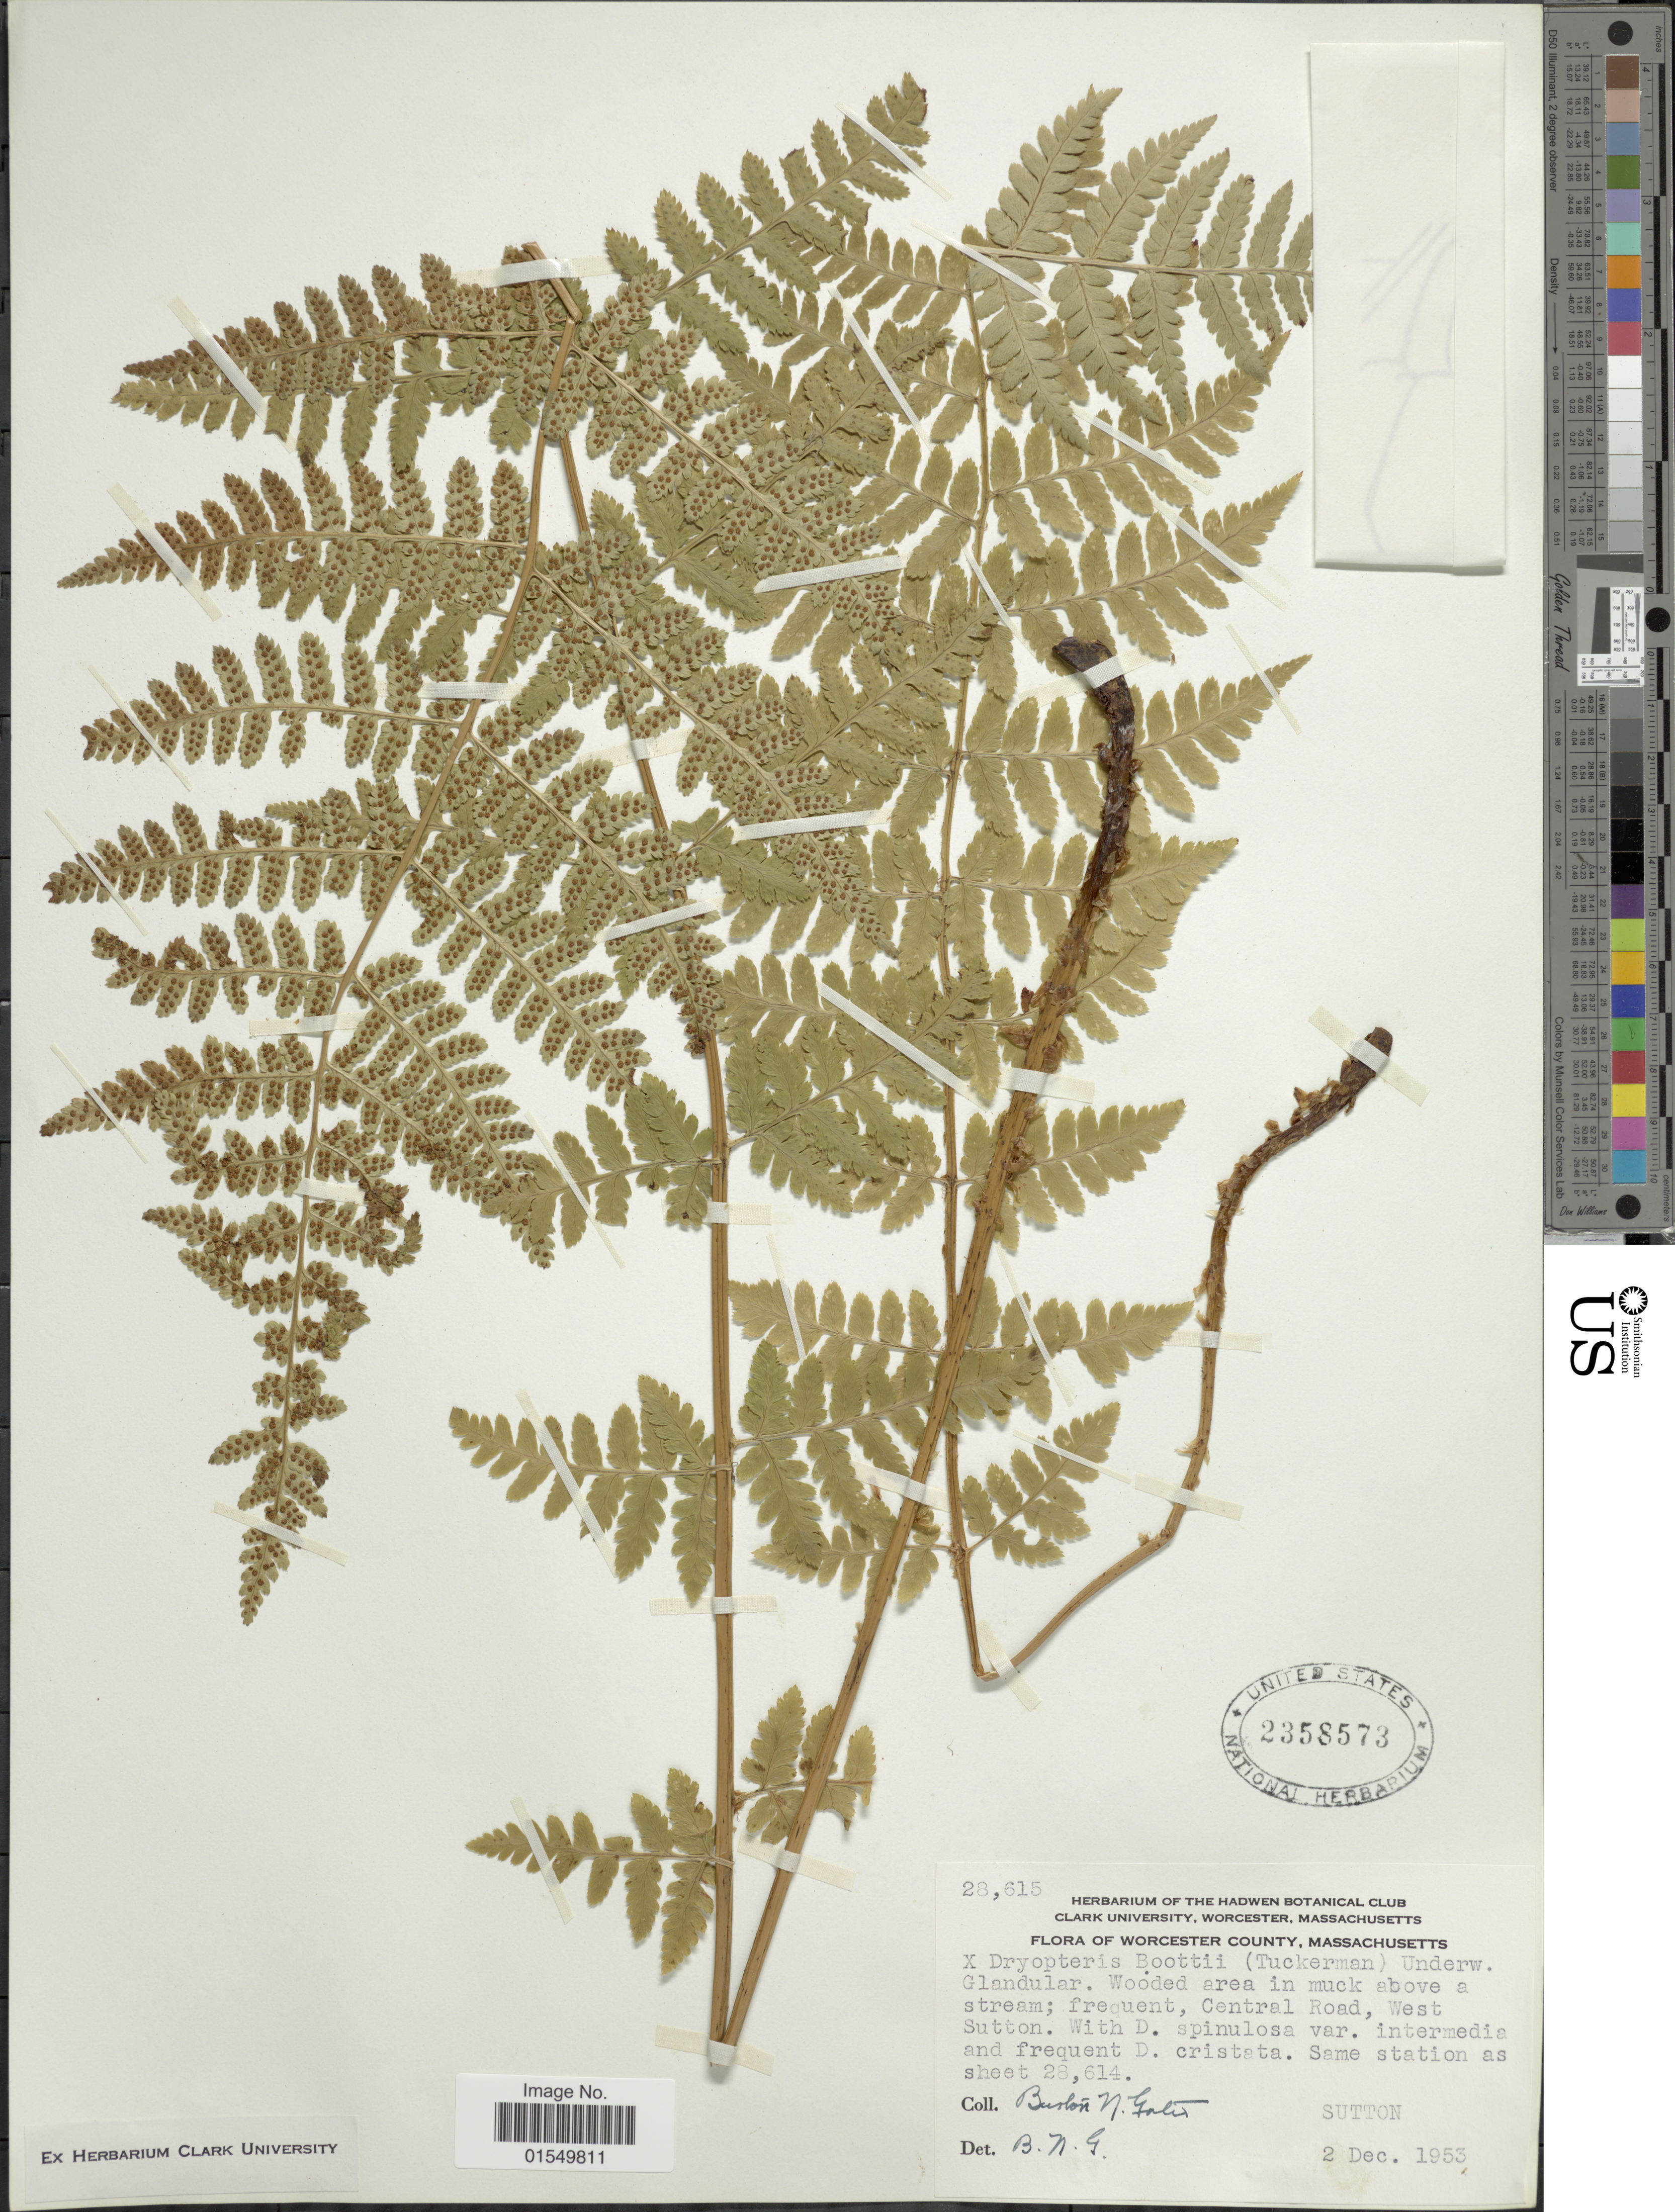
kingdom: Plantae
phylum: Tracheophyta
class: Polypodiopsida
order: Polypodiales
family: Dryopteridaceae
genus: Dryopteris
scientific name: Dryopteris x boottii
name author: Underw.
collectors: B. N. Gates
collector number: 28615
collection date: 1953-12-02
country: United States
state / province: Massachusetts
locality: Worcester County, Central Road, West Sutton, Sutton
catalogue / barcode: US 2358573